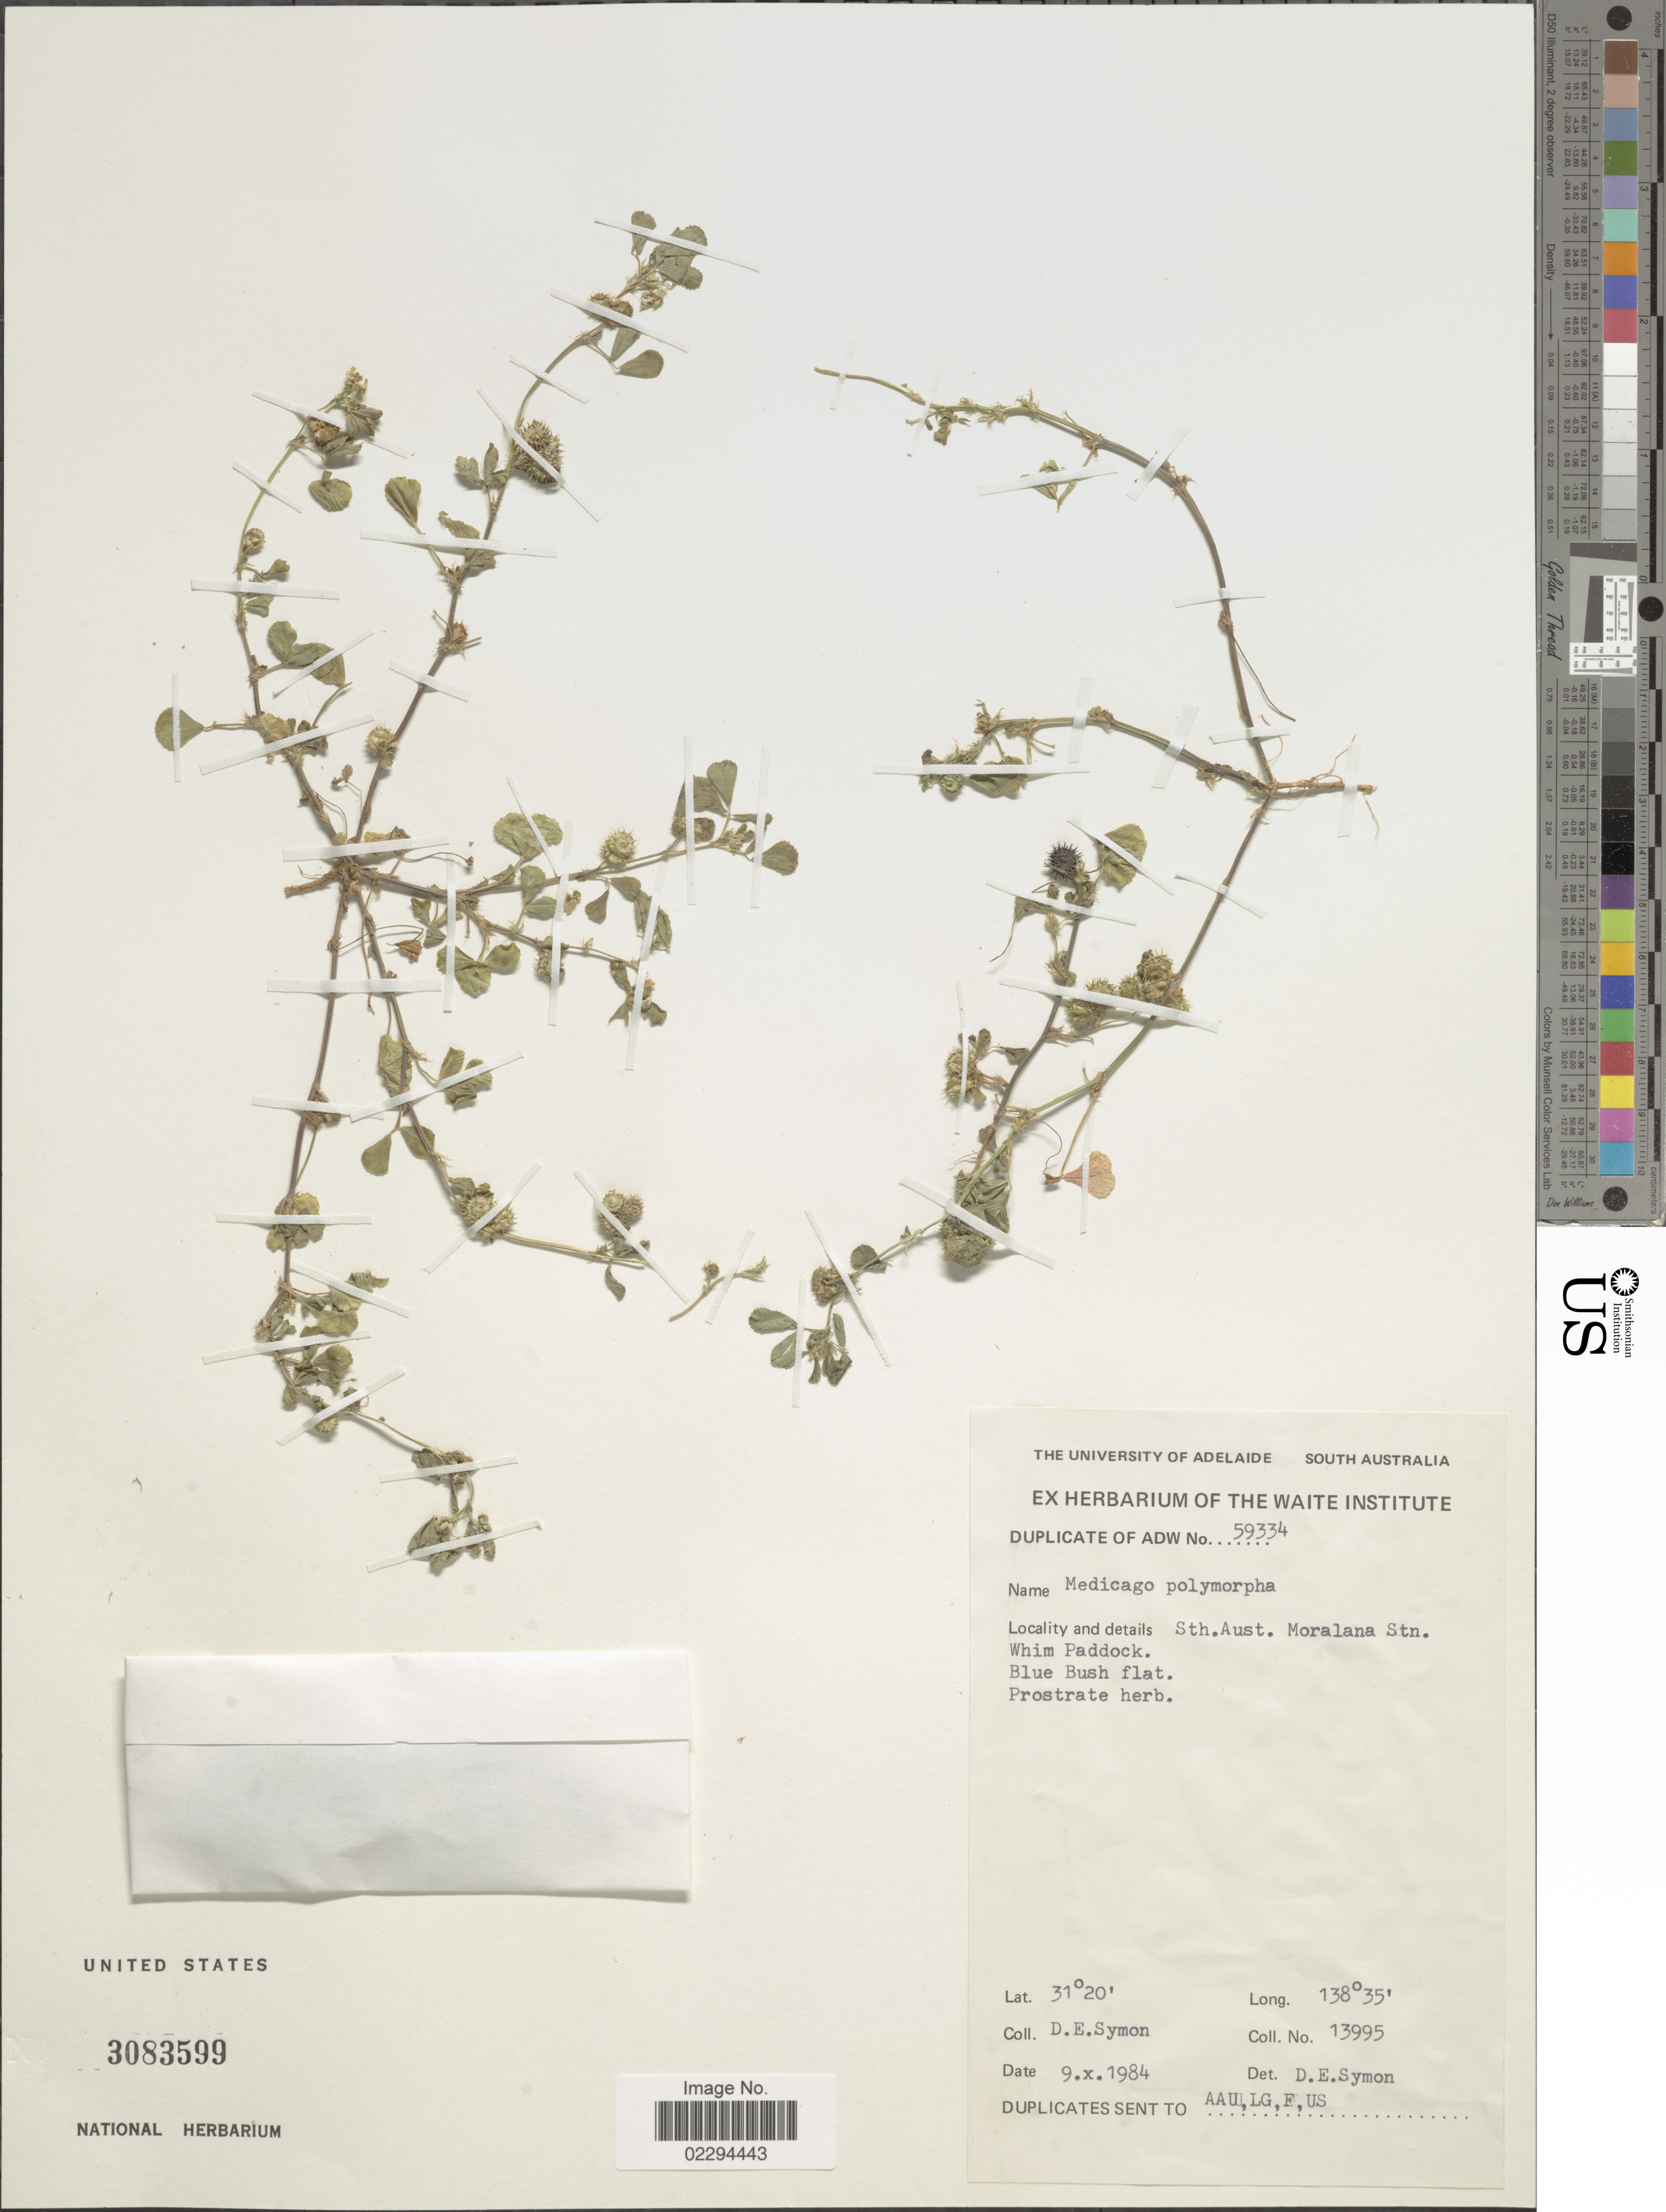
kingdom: Plantae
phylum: Tracheophyta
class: Magnoliopsida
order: Fabales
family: Fabaceae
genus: Medicago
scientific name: Medicago polymorpha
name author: L.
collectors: D. Symon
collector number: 13995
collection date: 1984-10-09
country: Australia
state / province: South Australia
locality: Moralana Stn. Whim Paddock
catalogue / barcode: US 3083599